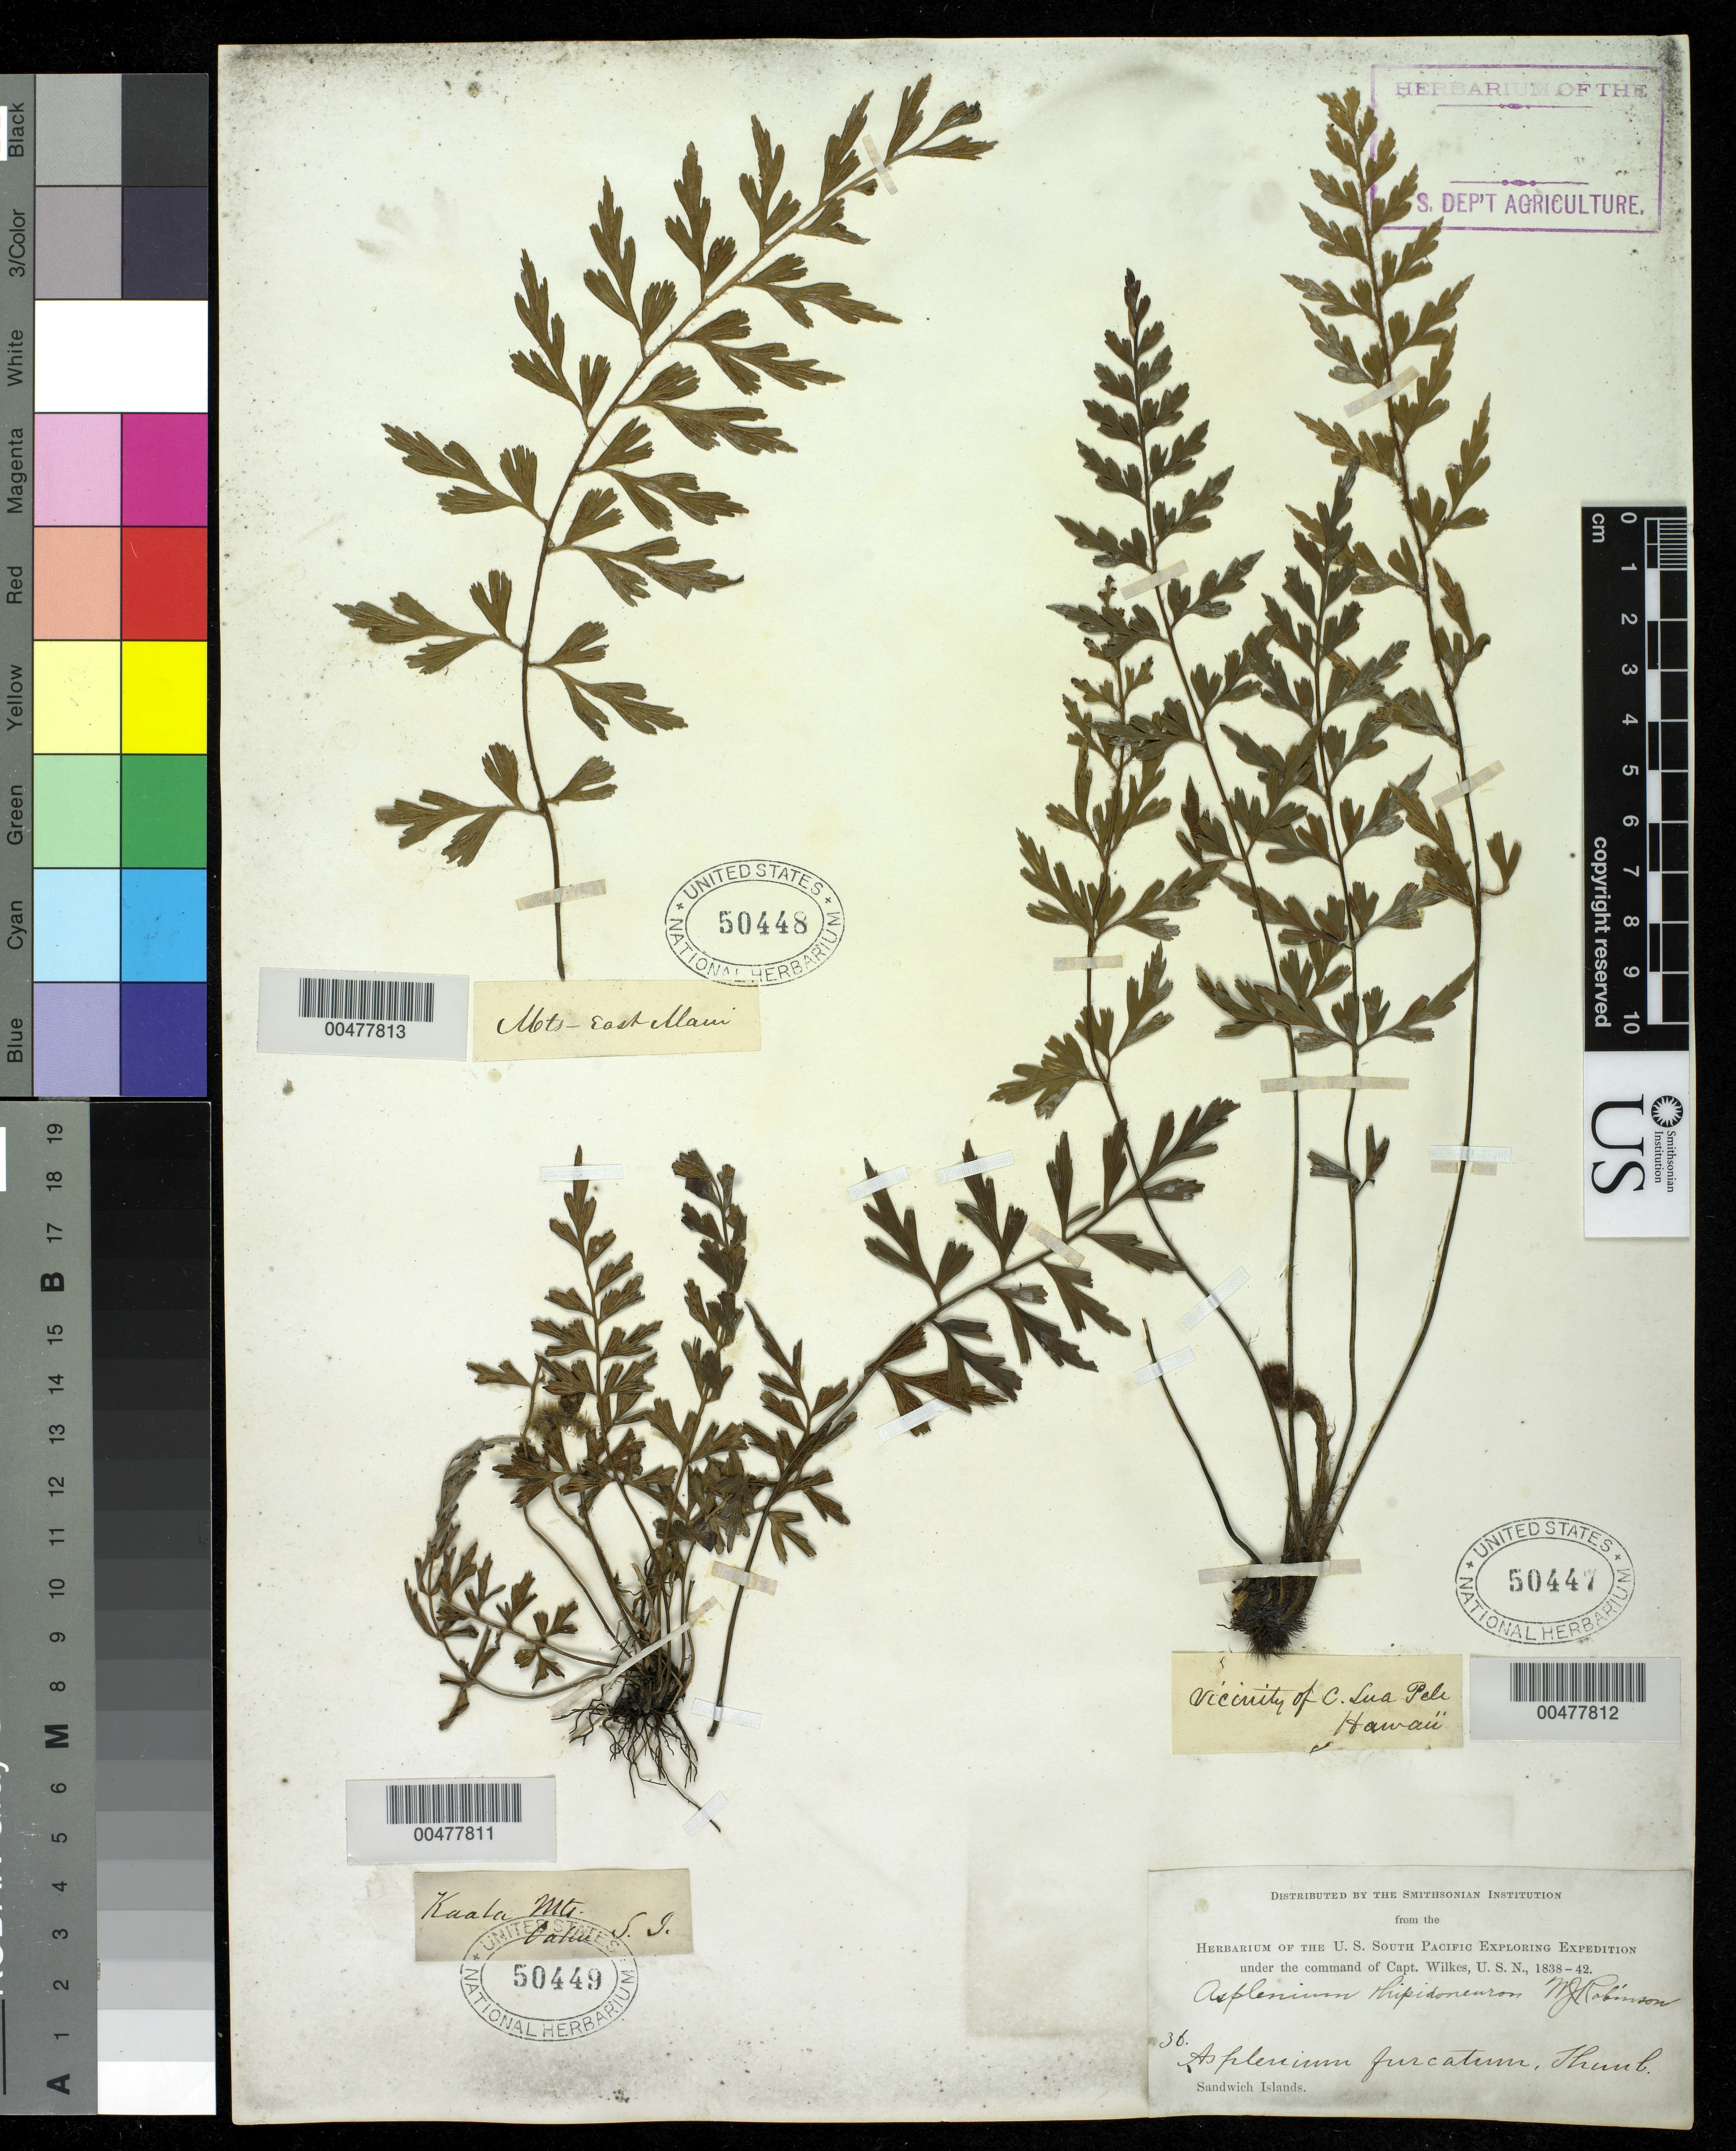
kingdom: Plantae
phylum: Tracheophyta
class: Polypodiopsida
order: Polypodiales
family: Aspleniaceae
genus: Asplenium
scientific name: Asplenium aethiopicum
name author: (Burm. f.) Bech.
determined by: Wagner, W. L., (BOT), Smithsonian Institution - National Museum of Natural History (UNITED STATES)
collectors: Wilkes Explor. Exped.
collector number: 36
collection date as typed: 1838 to -- --- 1842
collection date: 1838/1842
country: United States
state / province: Hawaii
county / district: Maui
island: Maui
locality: E Maui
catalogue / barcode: US 50448